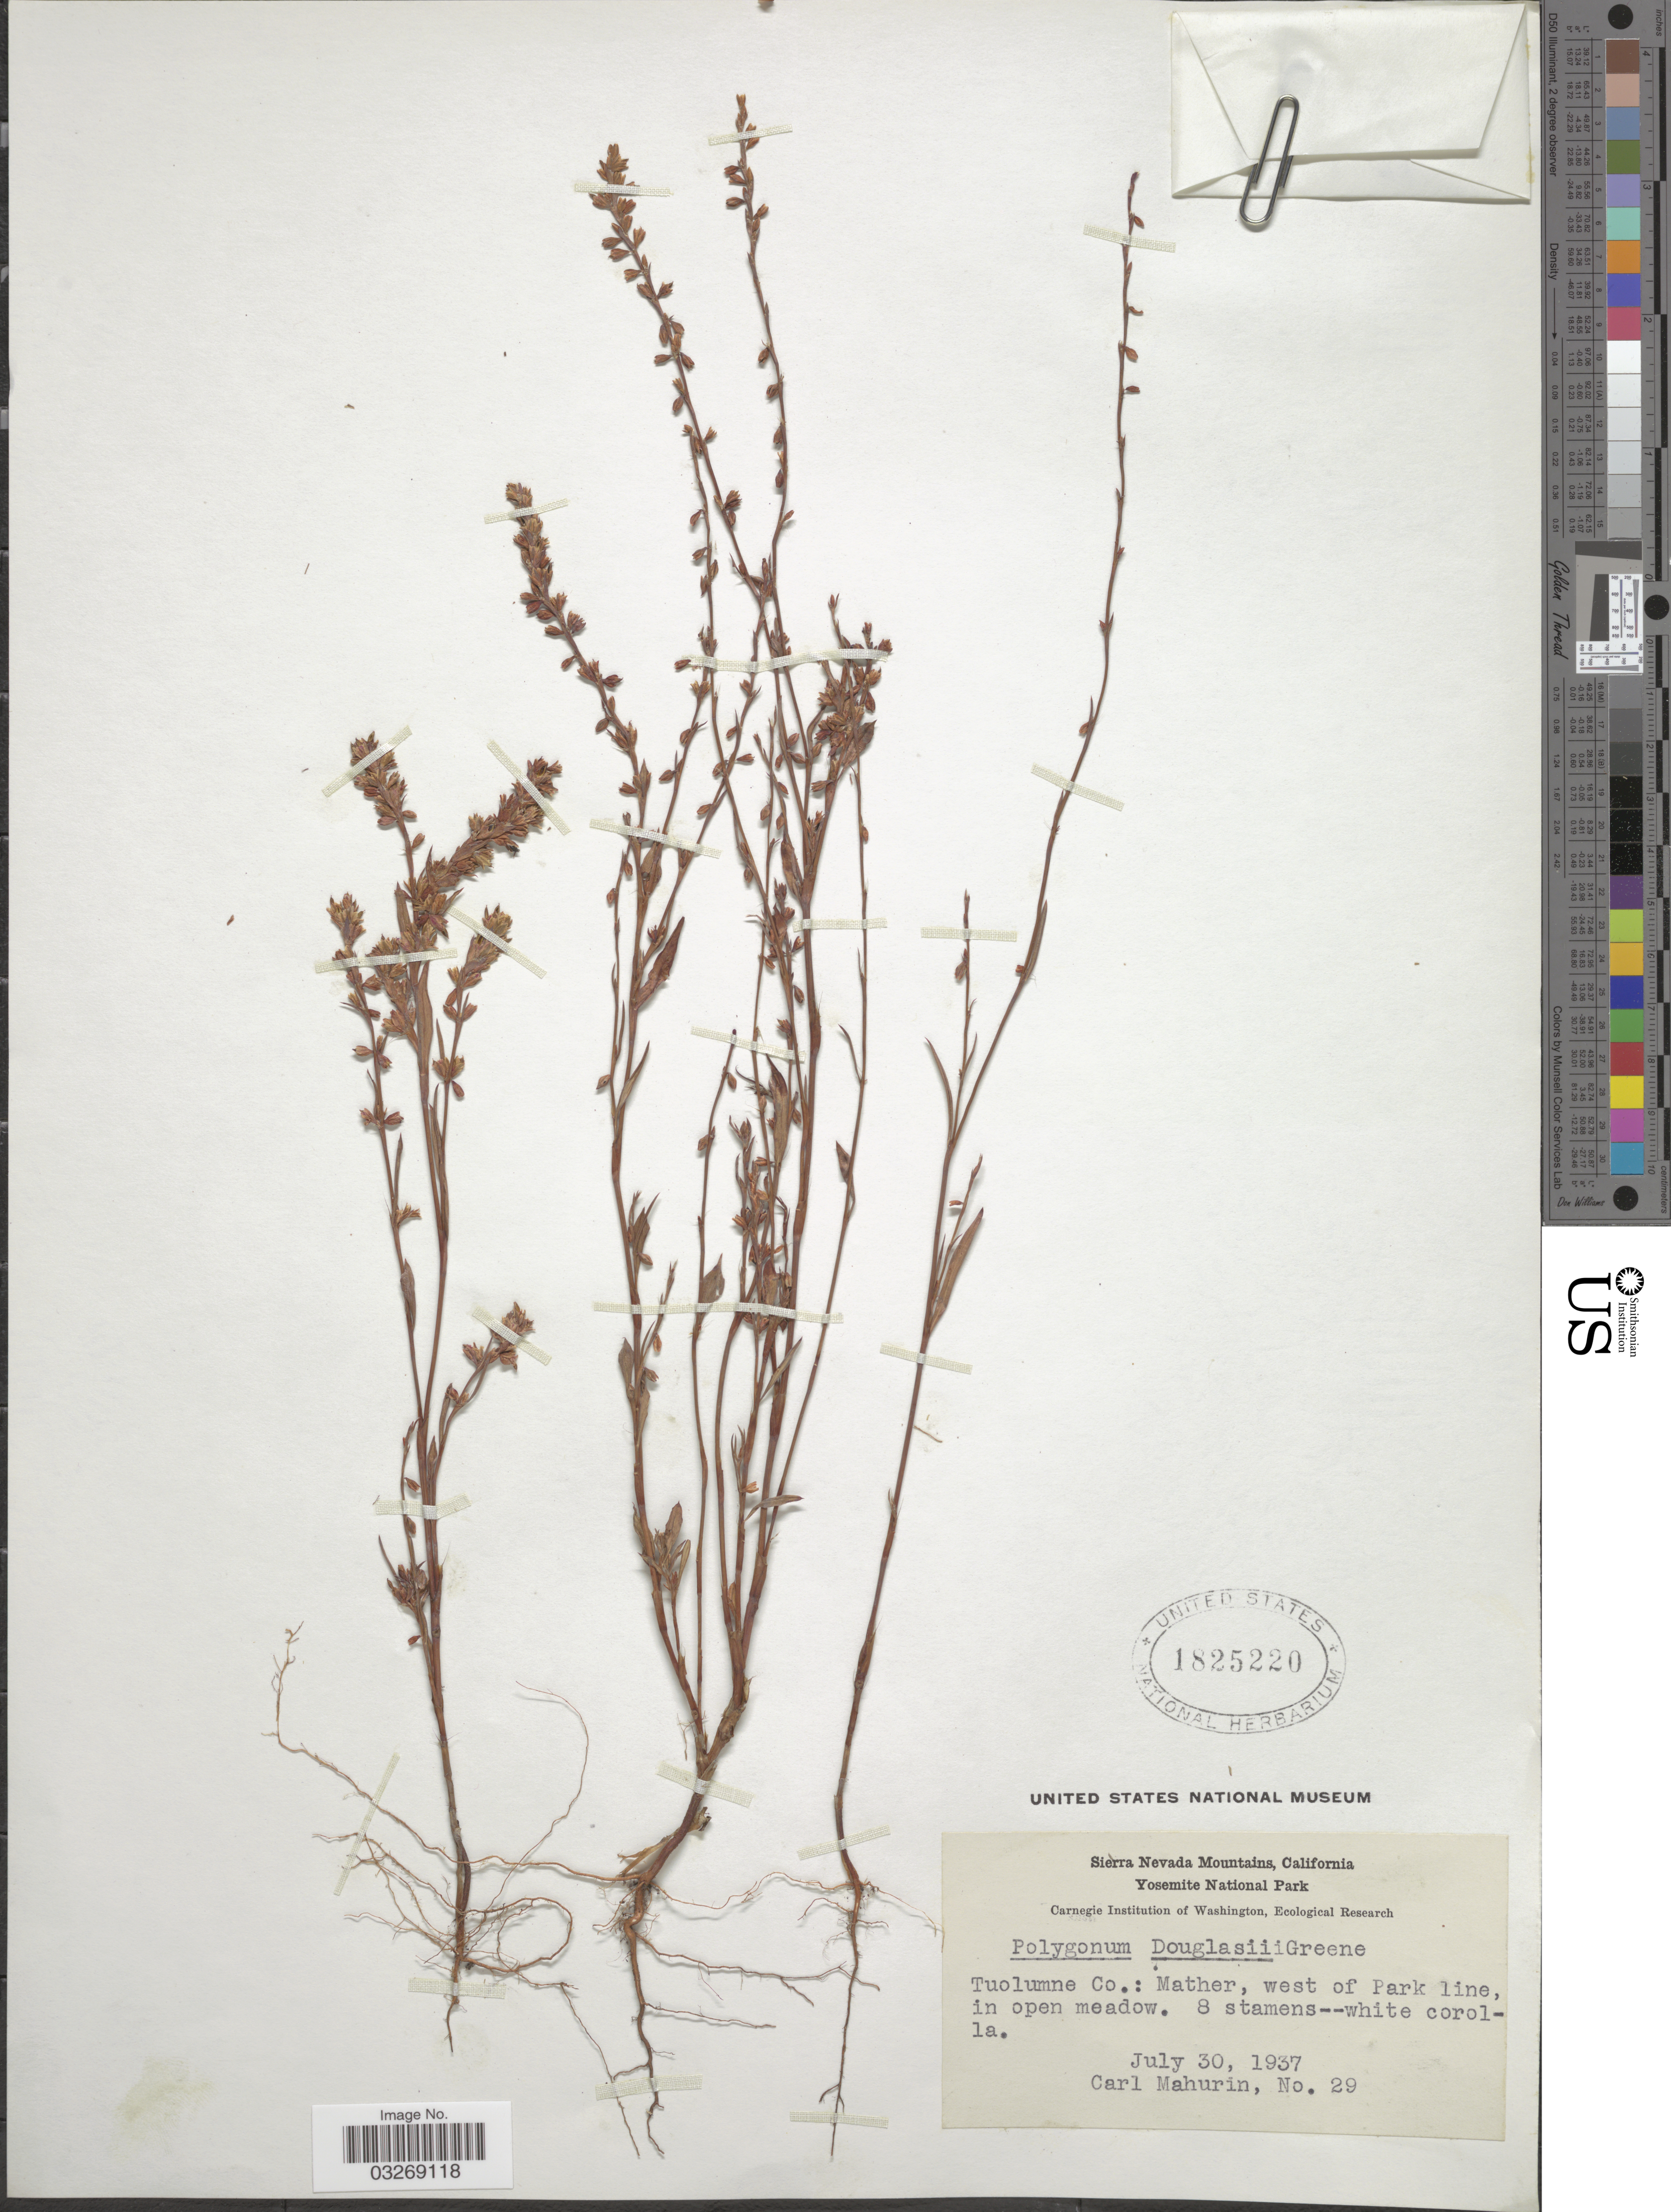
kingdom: Plantae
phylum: Tracheophyta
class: Magnoliopsida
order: Caryophyllales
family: Polygonaceae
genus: Polygonum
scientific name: Polygonum douglasii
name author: Greene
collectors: C. Mahurin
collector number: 29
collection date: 1937-07-30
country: United States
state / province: California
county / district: Tuolumne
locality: Sierra Nevada Mountains. Yosemite National Park. Tuolumne Co.: Mather, west of Park line, in open meadow.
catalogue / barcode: US 1825220